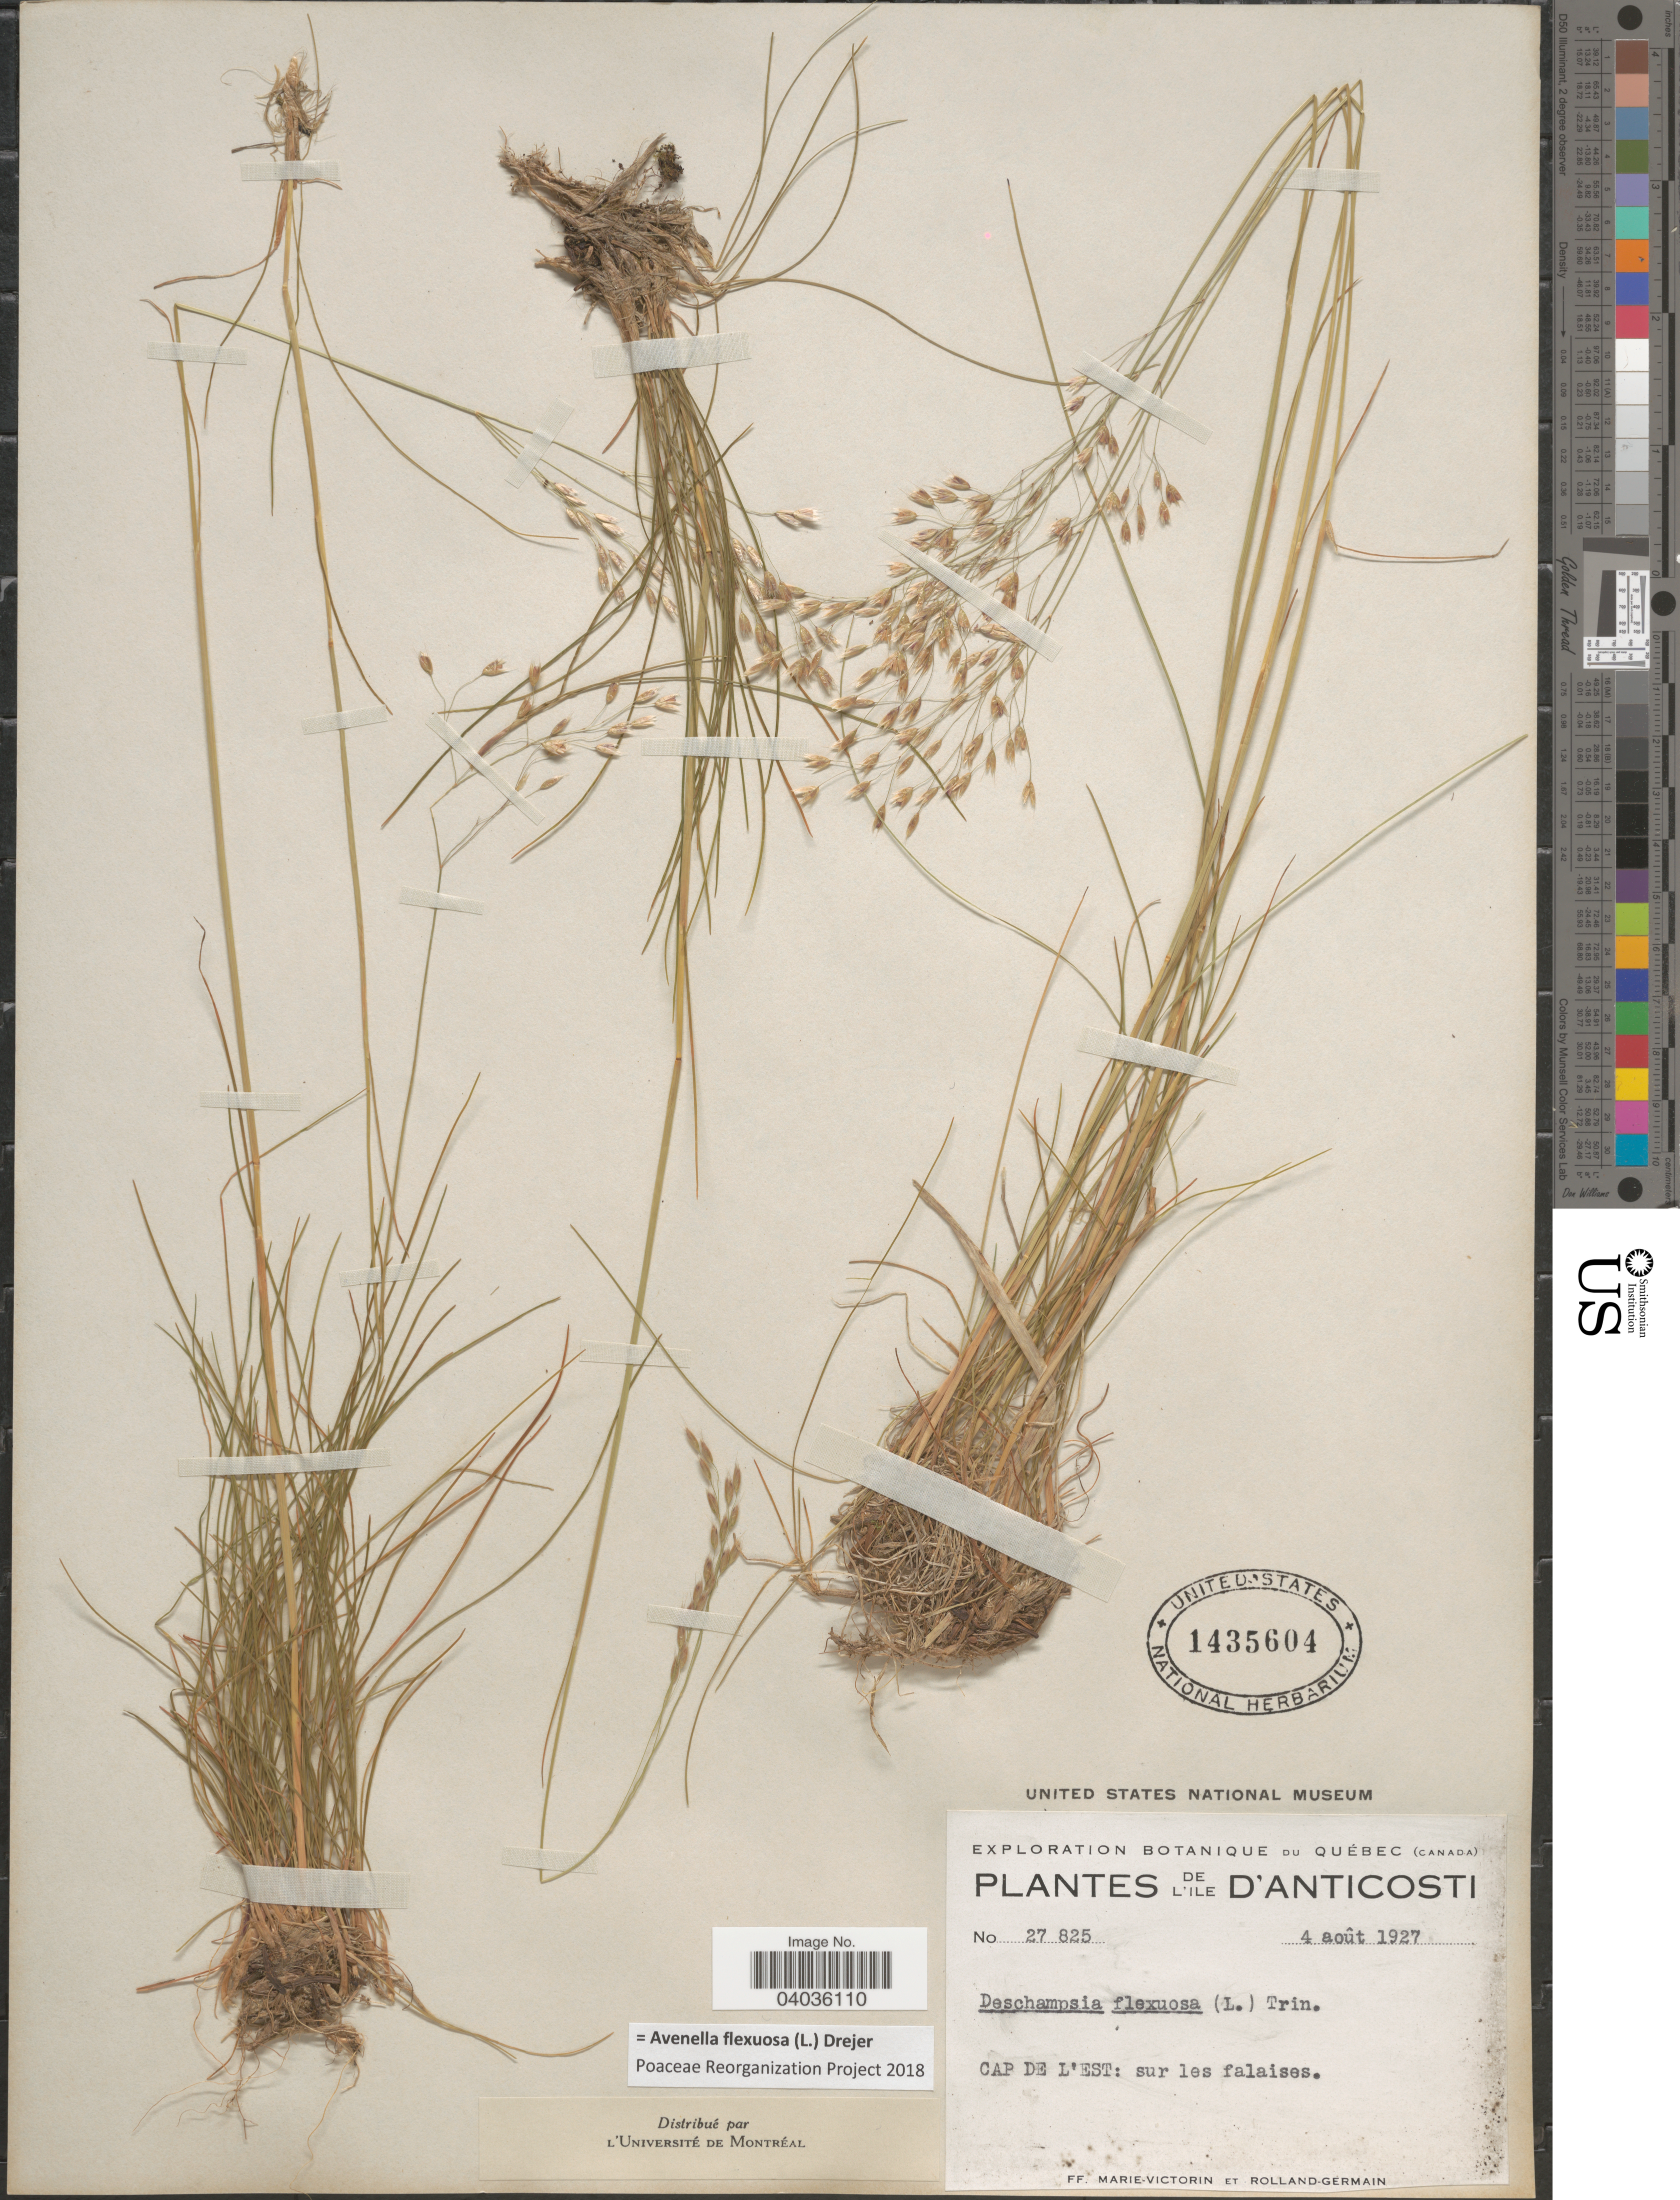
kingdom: Plantae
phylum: Tracheophyta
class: Liliopsida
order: Poales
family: Poaceae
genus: Avenella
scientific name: Avenella flexuosa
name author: (L.) Drejer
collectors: F. Marie-Victorin & Rolland-Germain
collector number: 27825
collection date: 1927-08-04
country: Canada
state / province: Quebec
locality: Ile d'Anticosti. Cap de l'Est: sur les falaises.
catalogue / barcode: US 1435604